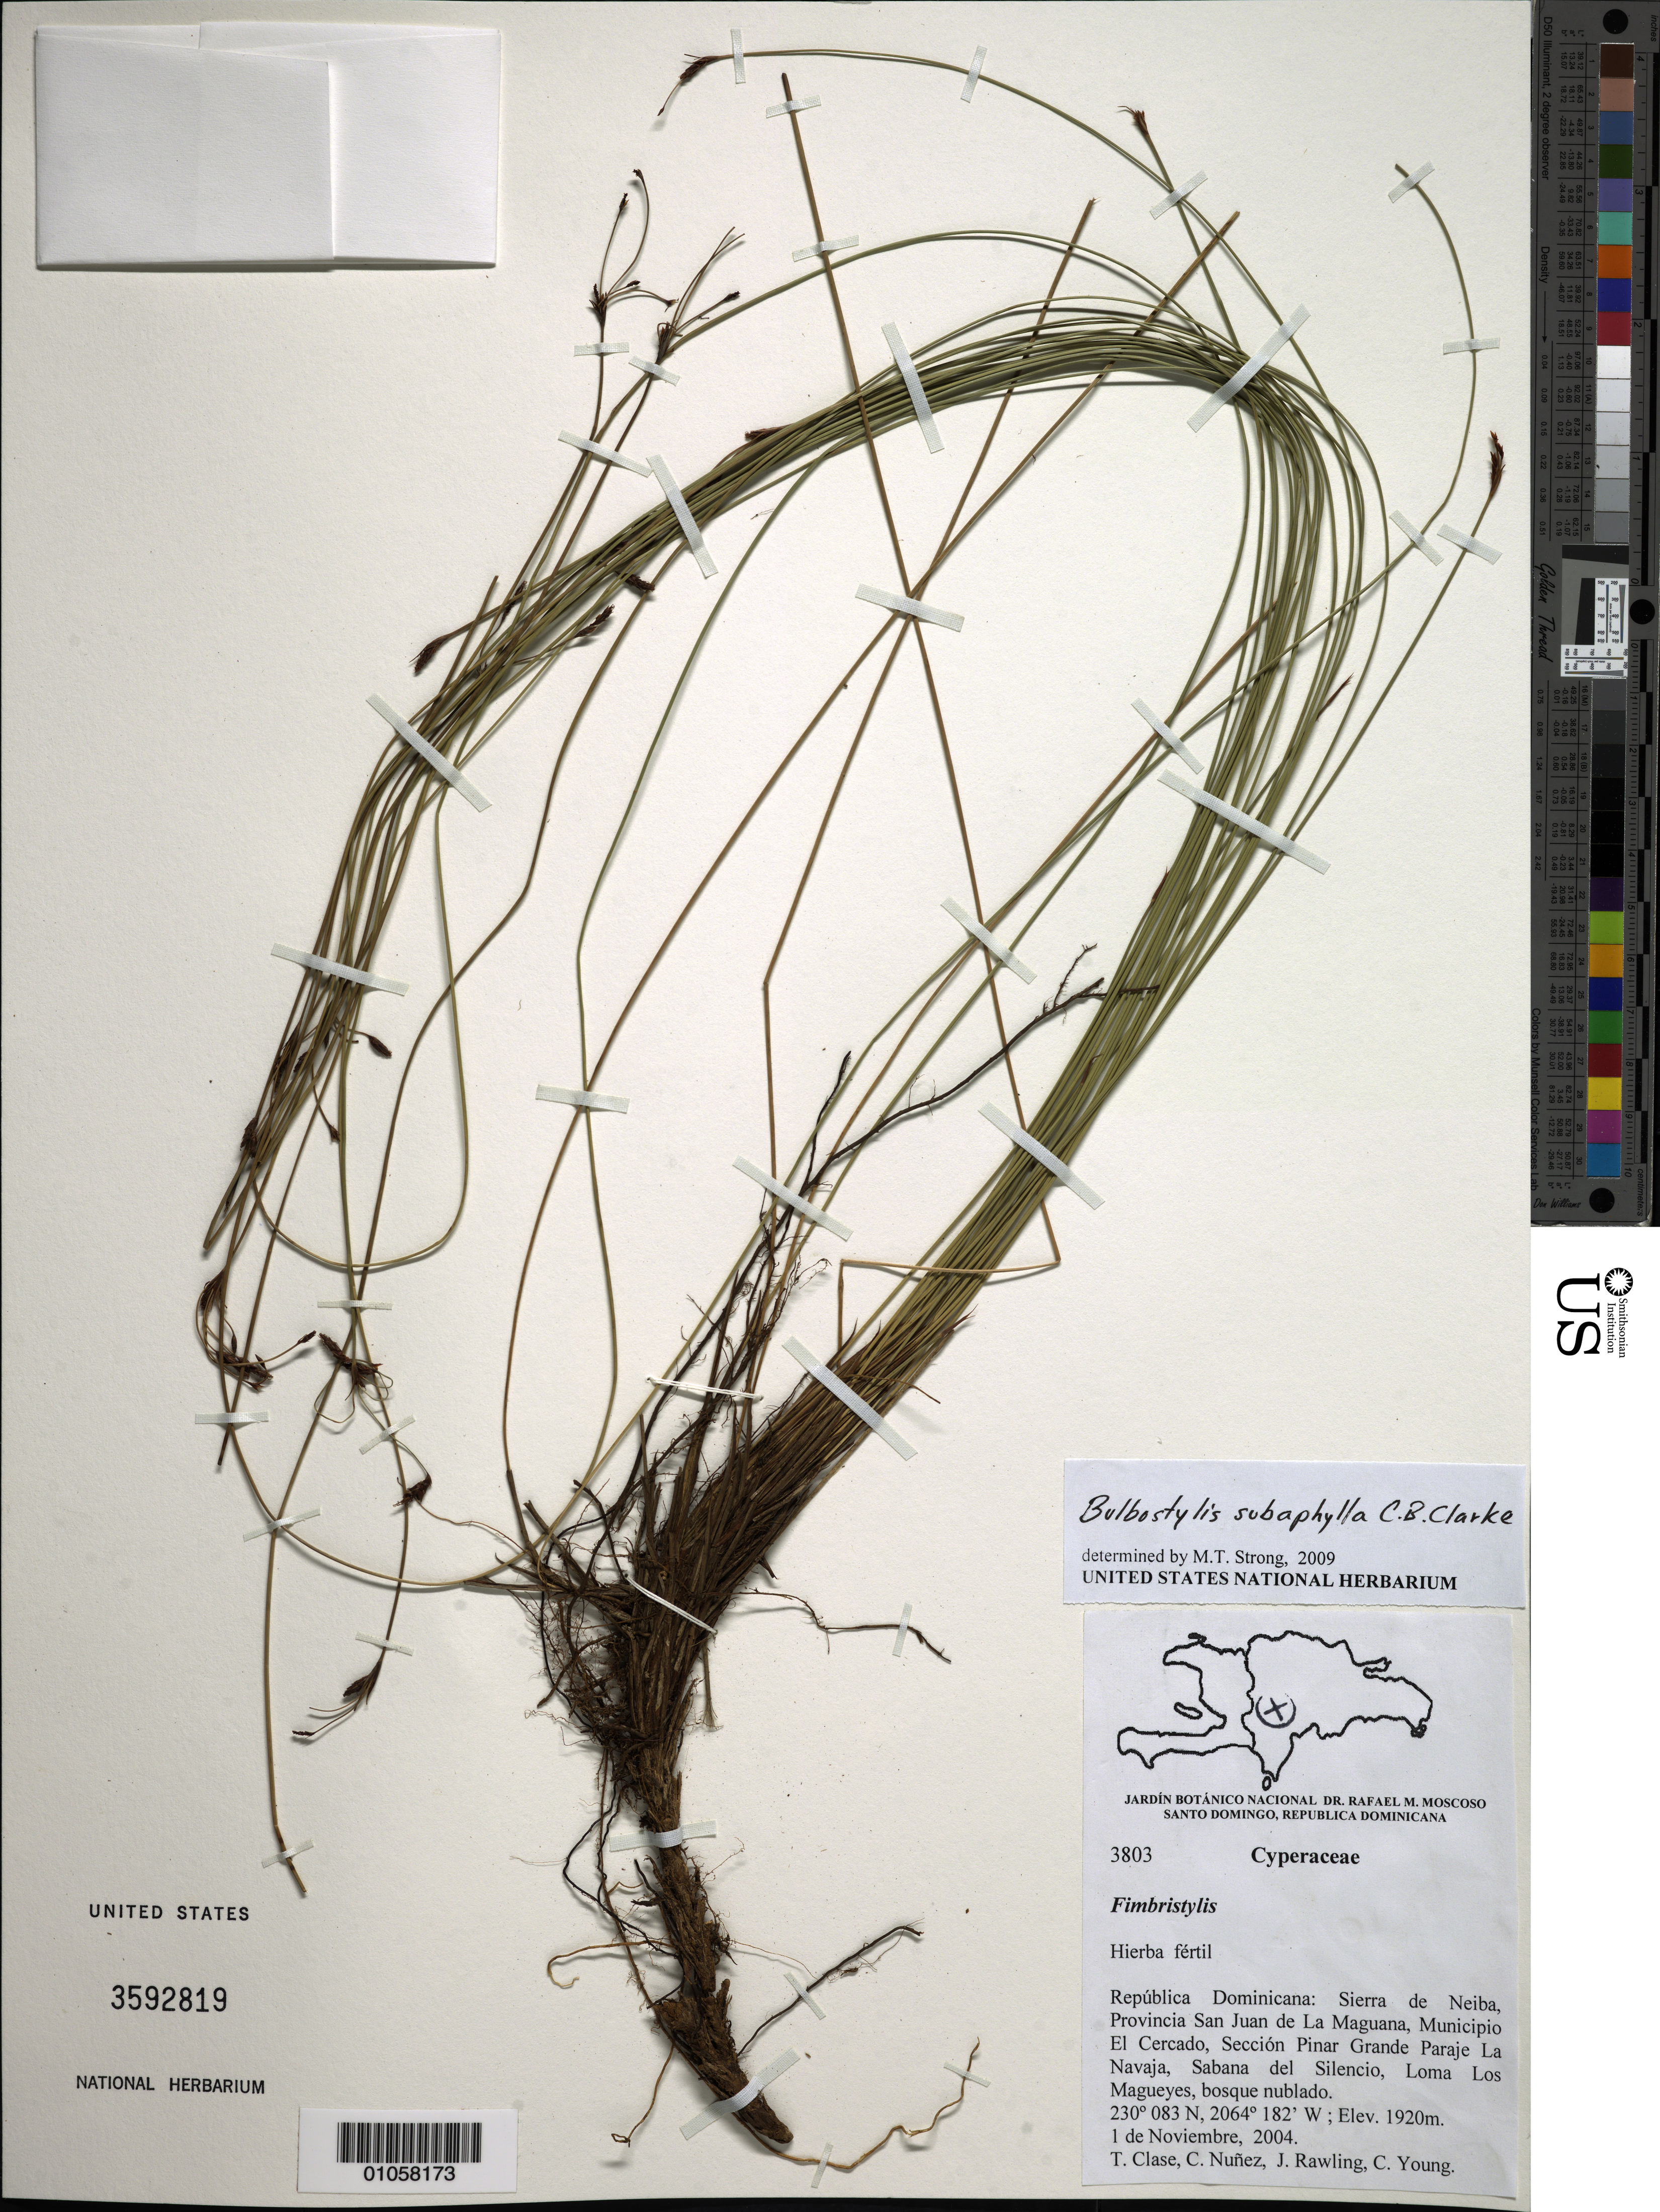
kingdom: Plantae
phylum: Tracheophyta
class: Liliopsida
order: Poales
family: Cyperaceae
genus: Bulbostylis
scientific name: Bulbostylis subaphylla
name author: C.B. Clarke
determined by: Strong, M. T., (US), Smithsonian Institution - National Museum of Natural History (UNITED STATES)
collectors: T. Clase, C. Nunez, J. Rawling & C. Young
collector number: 3803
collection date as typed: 01 Nov 2004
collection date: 2004-11-01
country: Dominican Republic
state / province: San Juan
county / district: San Juan de la Maguana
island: Hispaniola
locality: Municipio El Cercado, Sección Pinar Grande Paraje La Navaja, Sabana del Silencio, loma Los Magueyez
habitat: Bosque nublado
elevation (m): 1920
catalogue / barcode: US 3592819